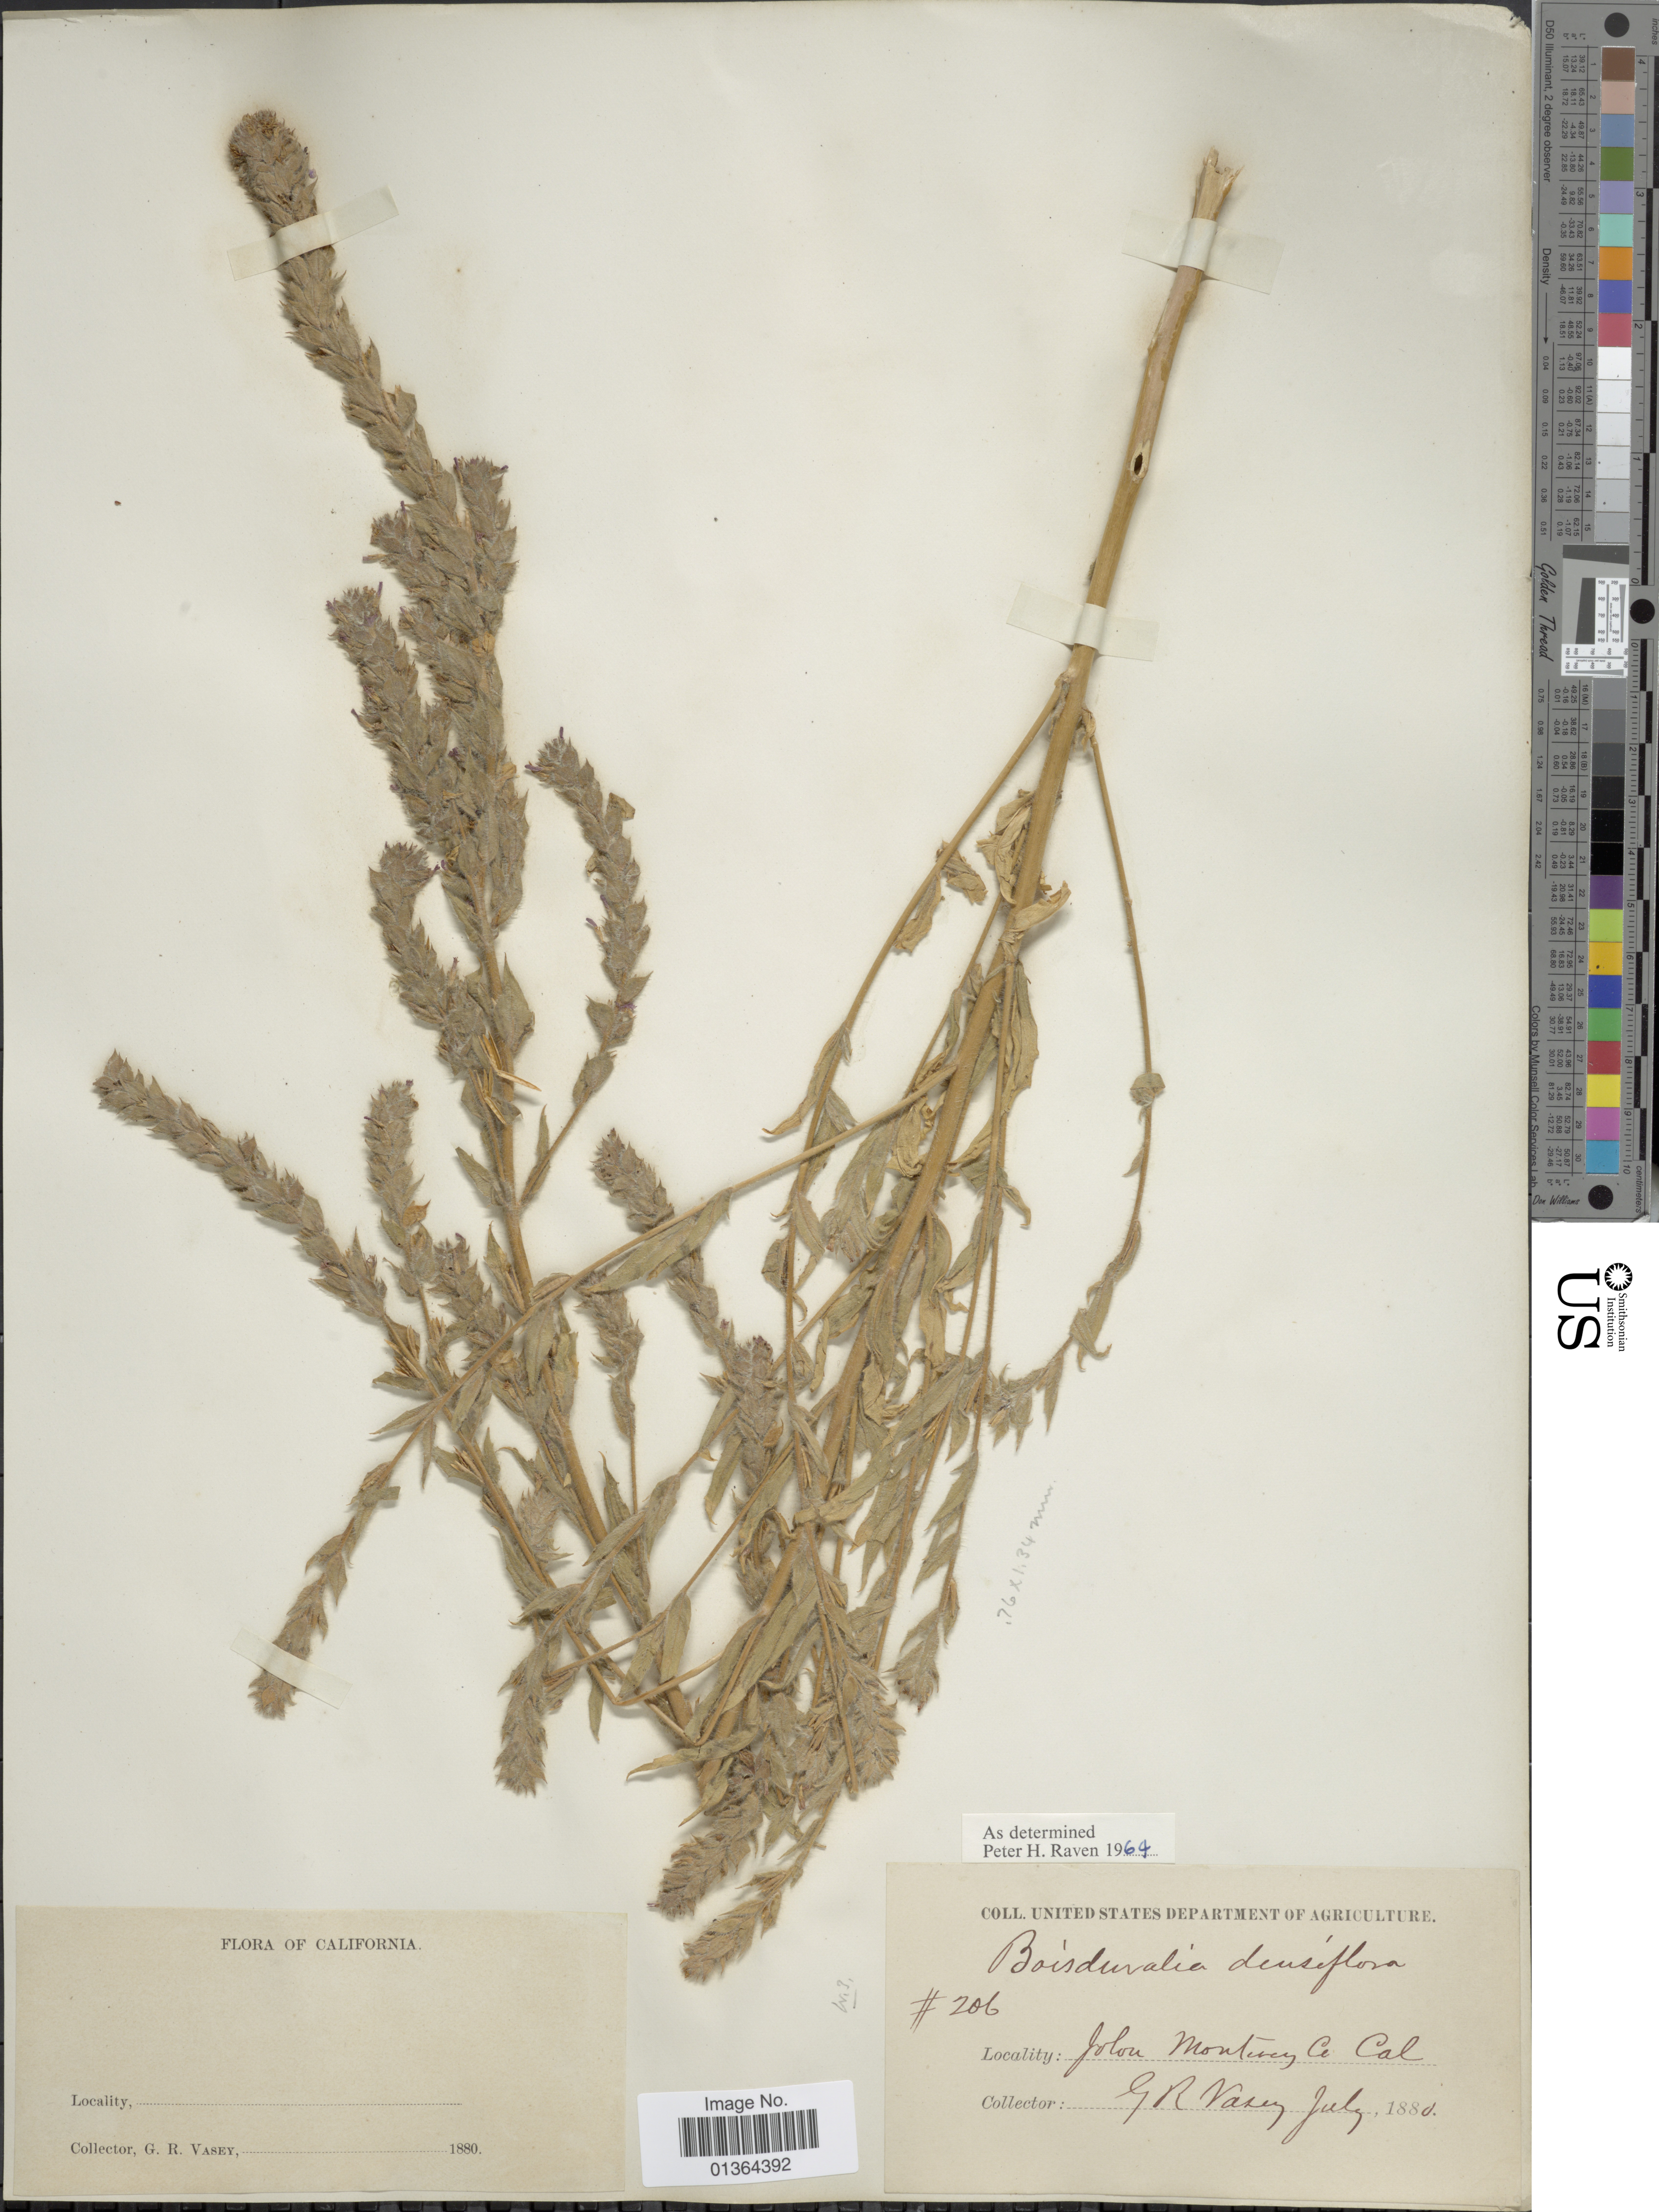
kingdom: Plantae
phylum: Tracheophyta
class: Magnoliopsida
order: Myrtales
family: Onagraceae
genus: Epilobium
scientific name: Epilobium densiflorum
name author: (Lindl.) Hoch & P.H. Raven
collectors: G. R. Vasey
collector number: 206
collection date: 1880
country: United States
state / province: California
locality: Jolou Mountains